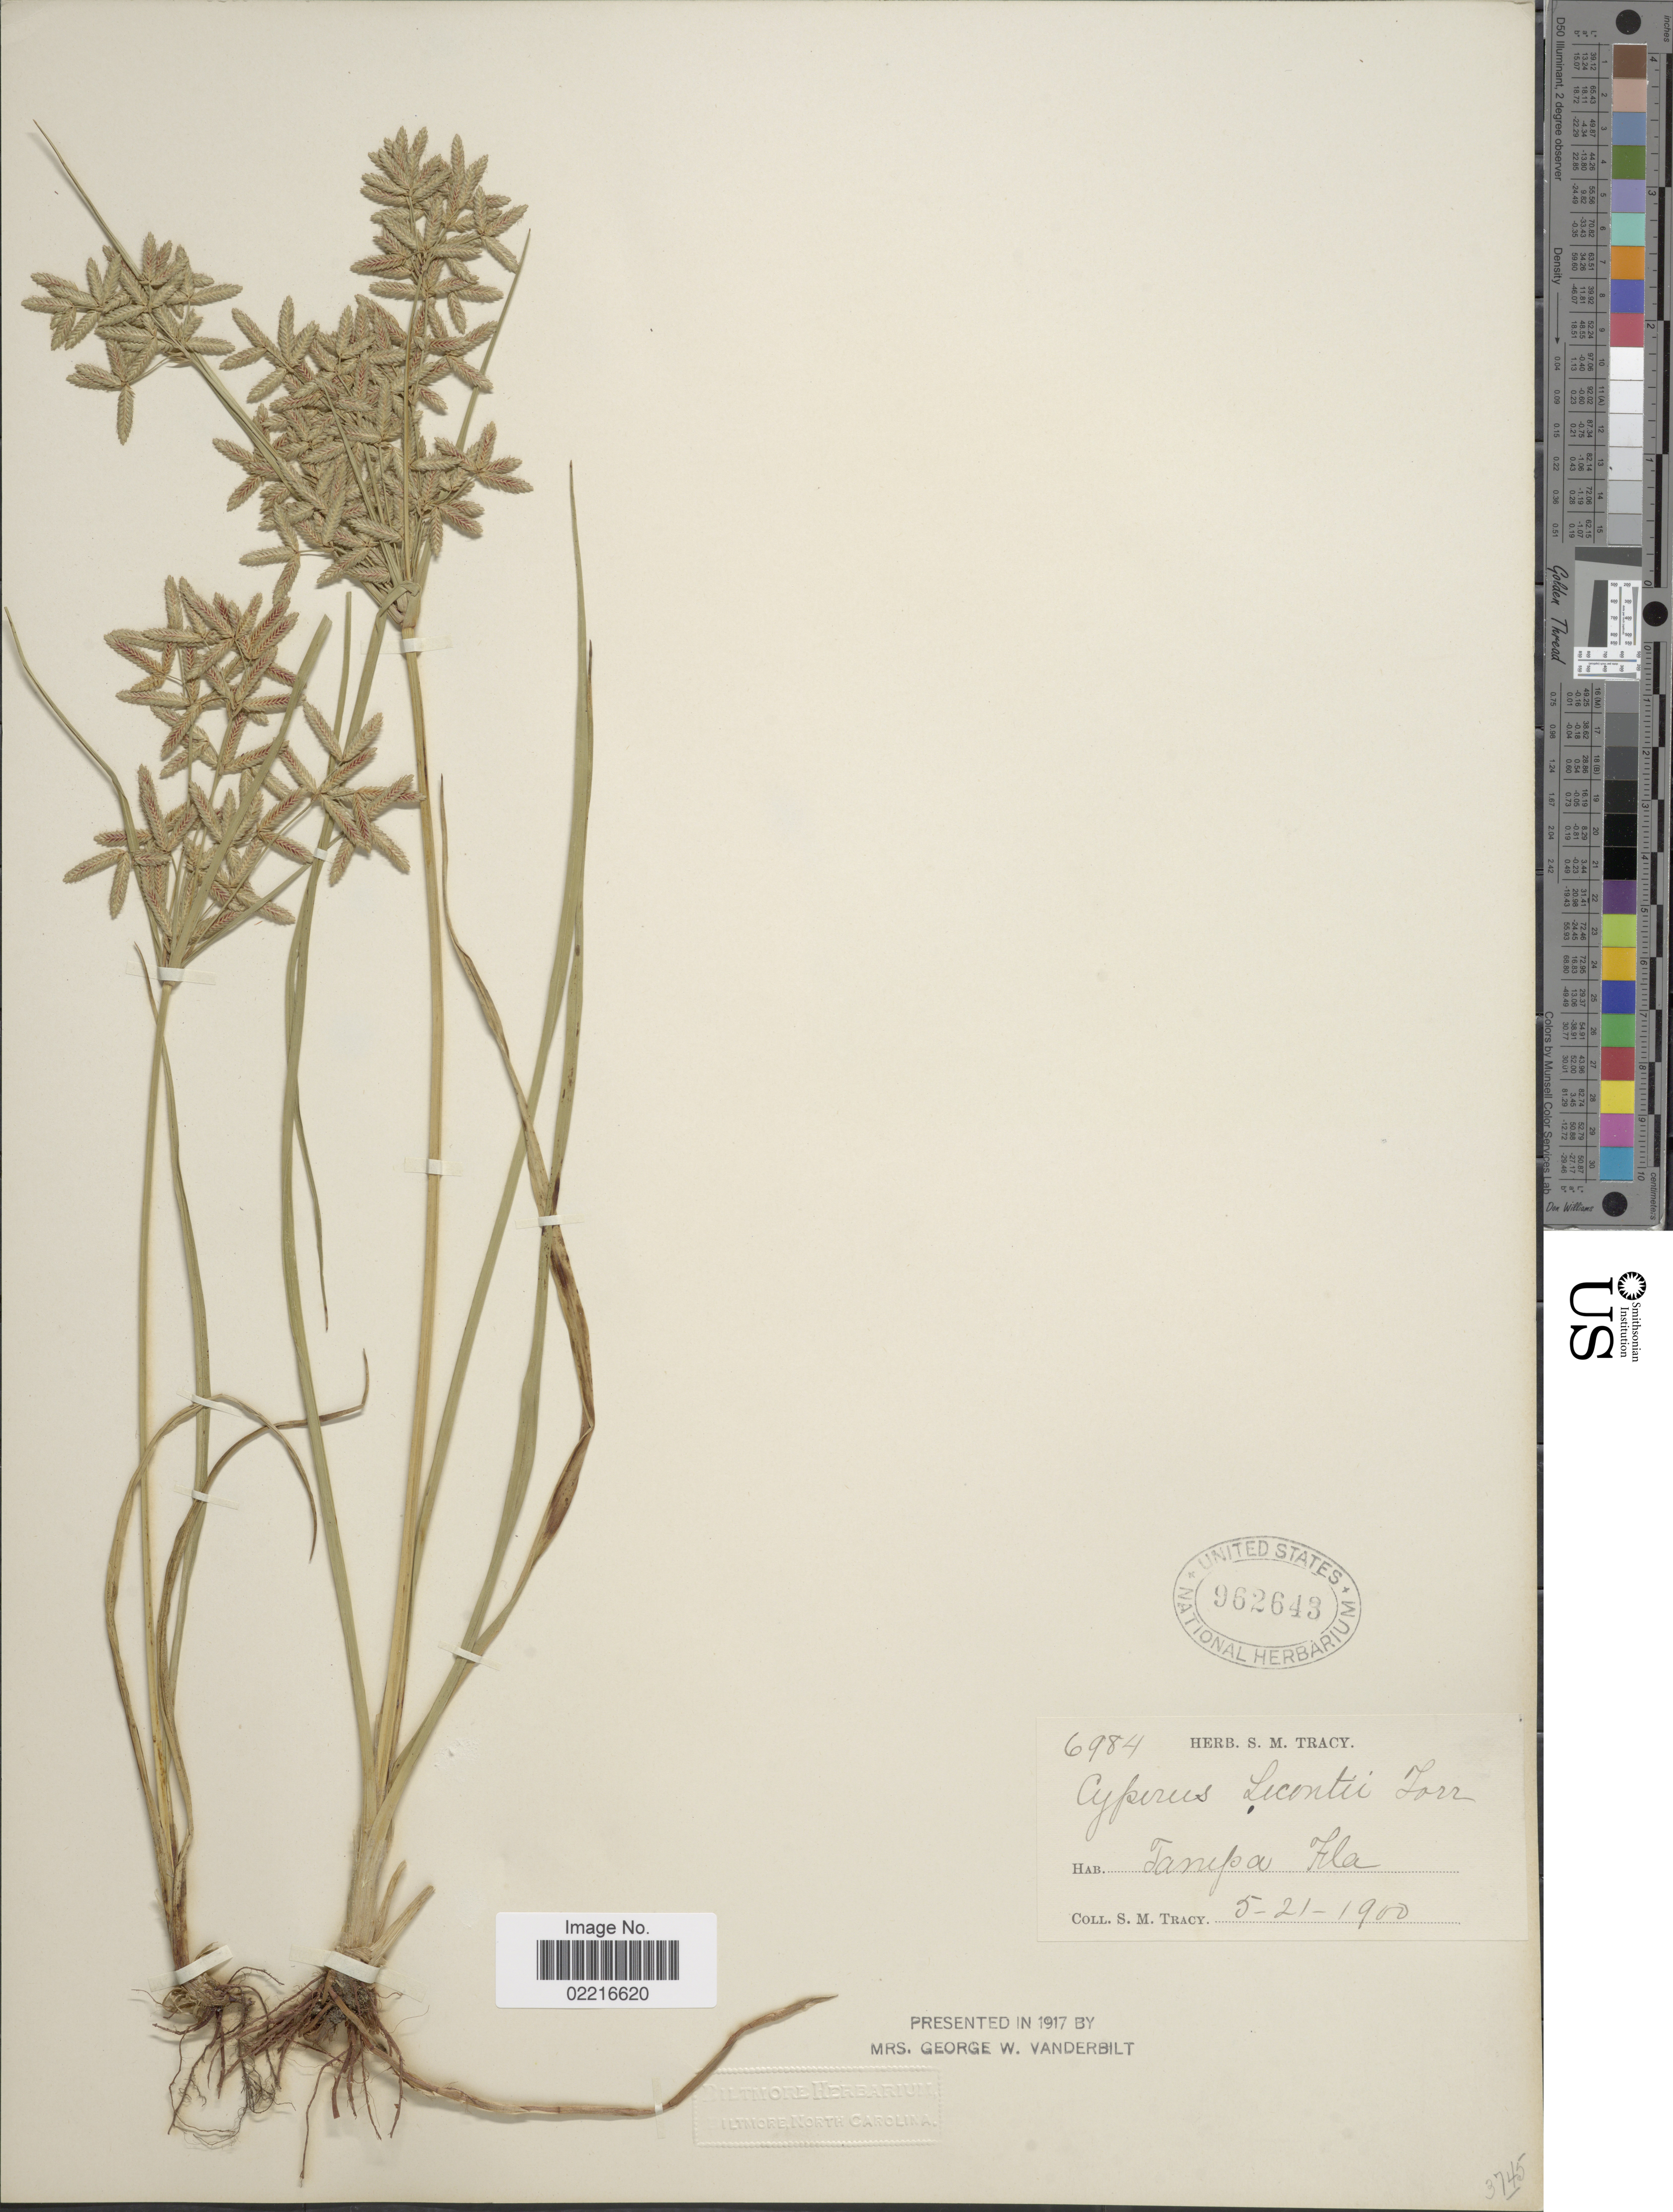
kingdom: Plantae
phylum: Tracheophyta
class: Liliopsida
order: Poales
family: Cyperaceae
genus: Cyperus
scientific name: Cyperus lecontei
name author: Torr. ex Steud.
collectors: S. M. Tracy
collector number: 6984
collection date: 1900-05-21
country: United States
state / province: Florida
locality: Tanepa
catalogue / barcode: US 962643